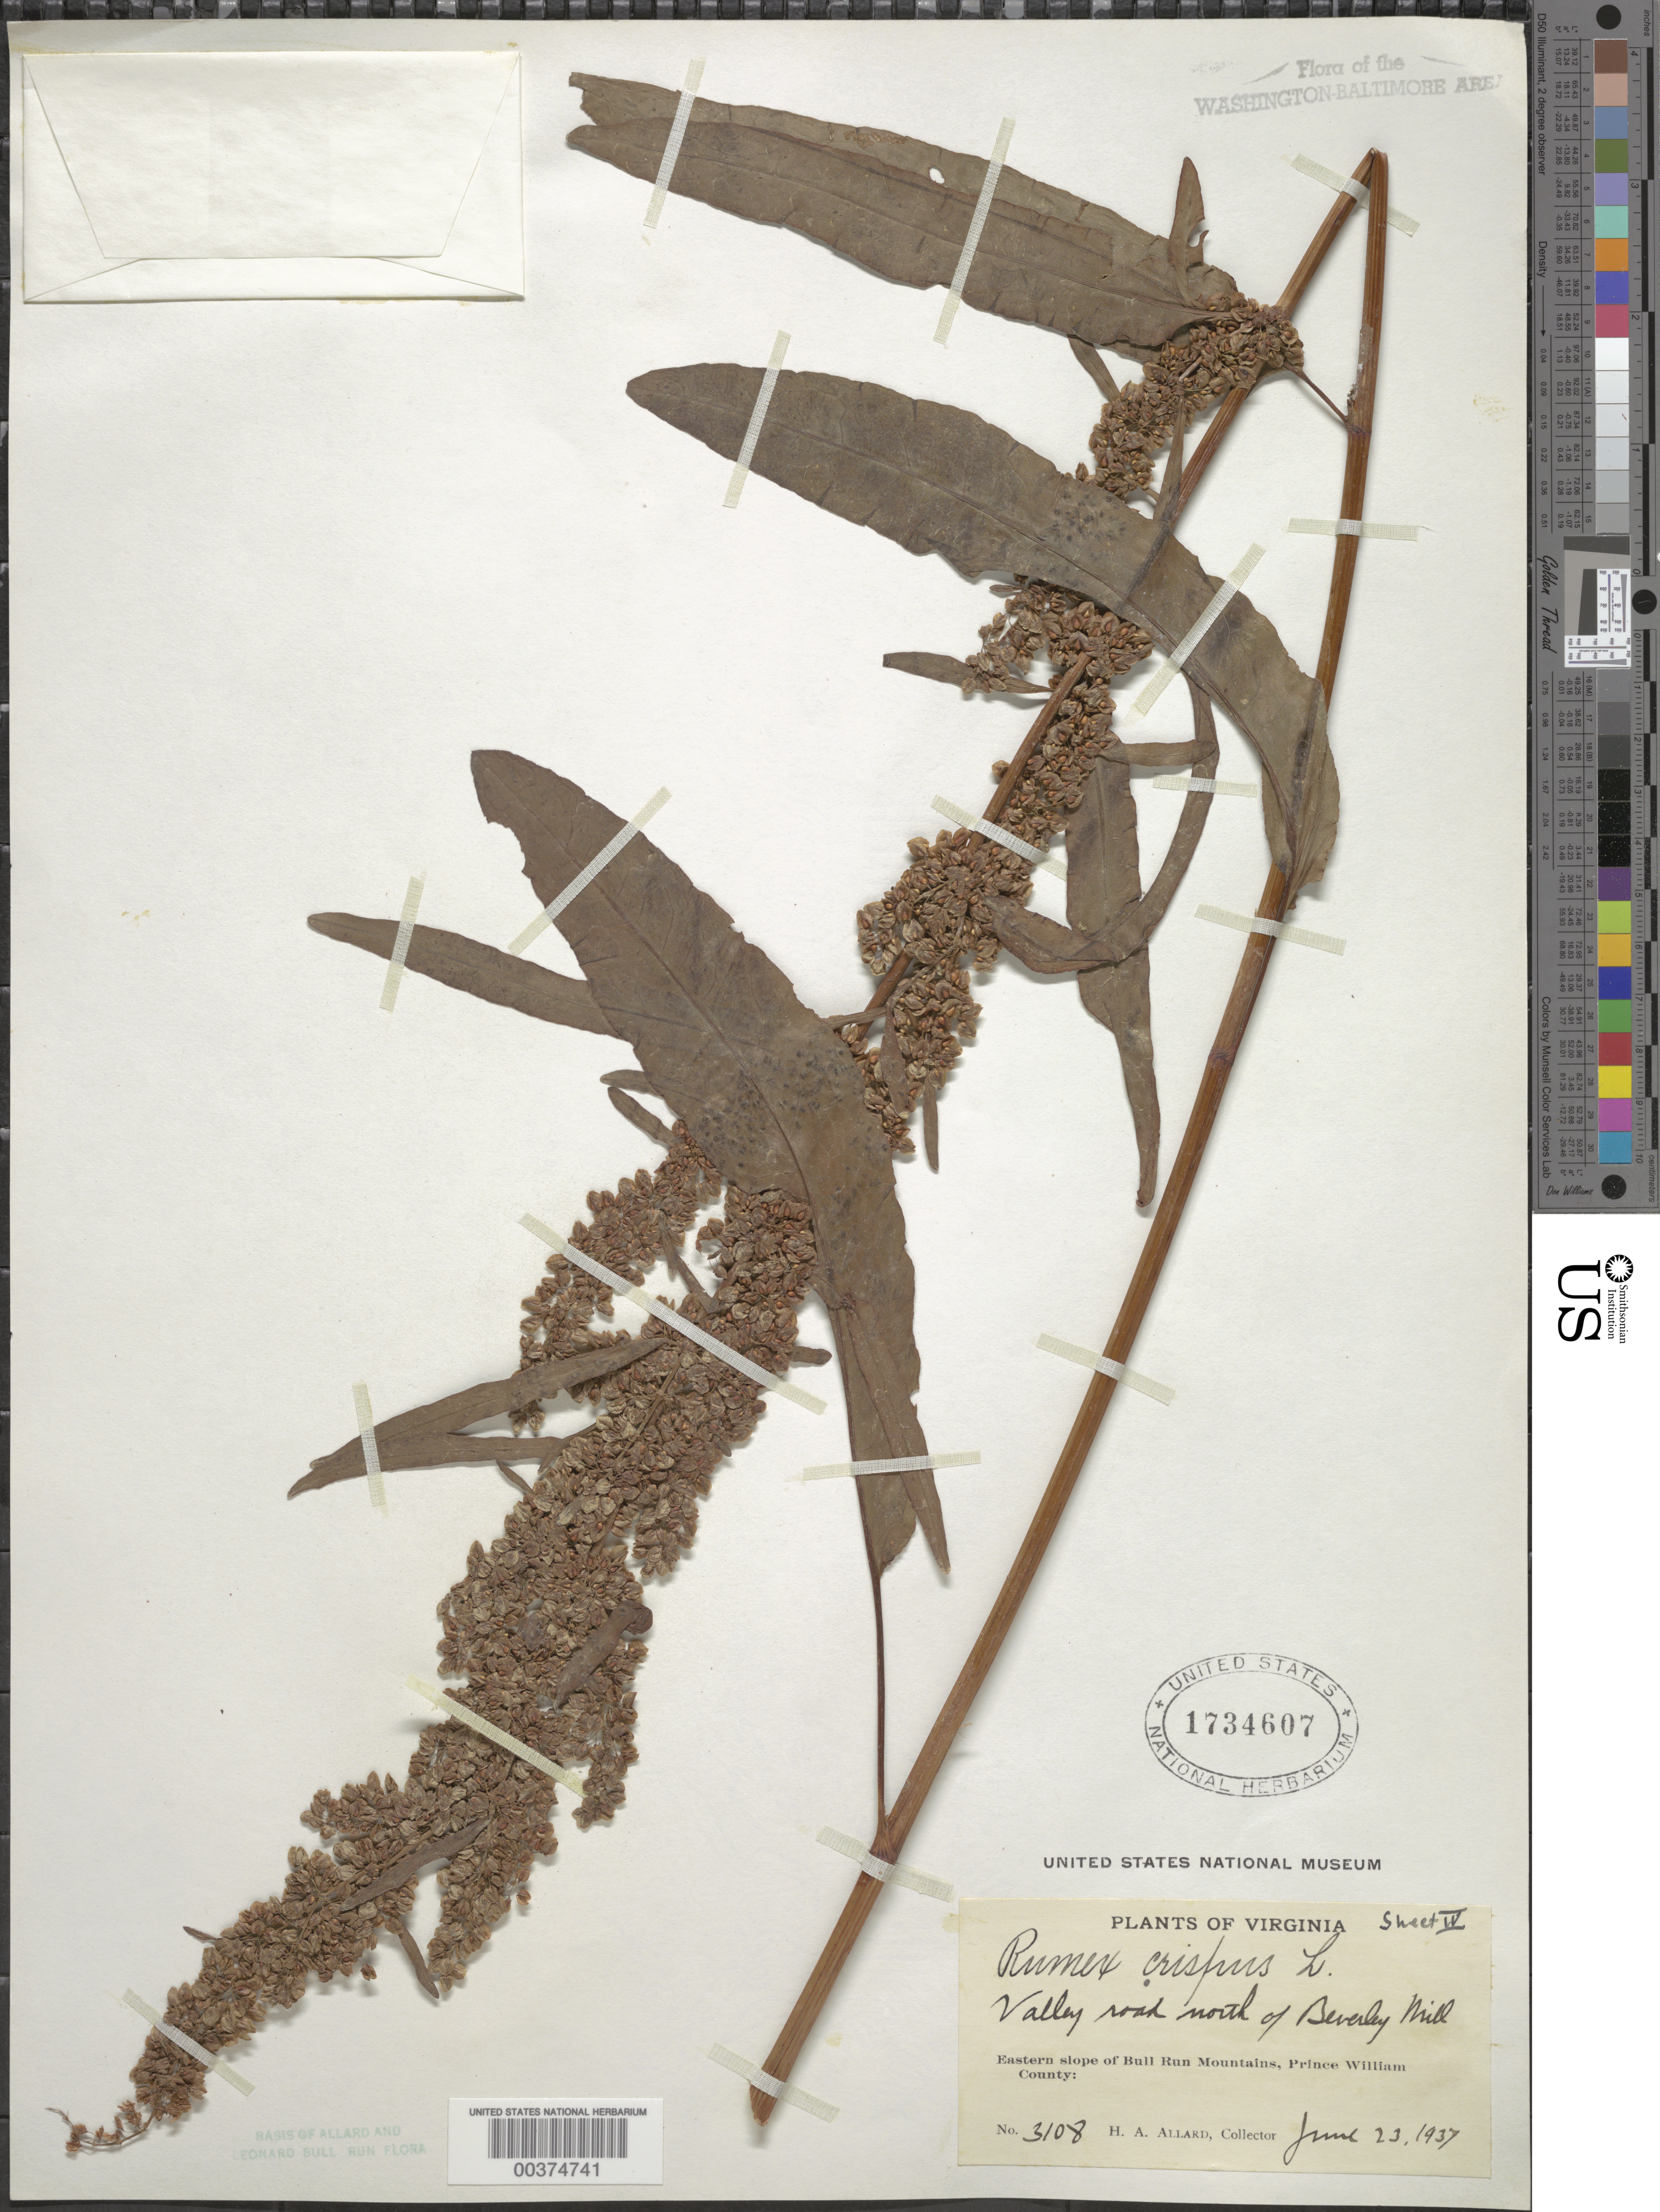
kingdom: Plantae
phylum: Tracheophyta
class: Magnoliopsida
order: Caryophyllales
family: Polygonaceae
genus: Rumex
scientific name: Rumex crispus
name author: L.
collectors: H. A. Allard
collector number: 3108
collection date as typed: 23 Jun 1937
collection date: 1937-06-23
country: United States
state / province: Virginia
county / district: Prince William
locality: North of Beverley Mill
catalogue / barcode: US 1734607